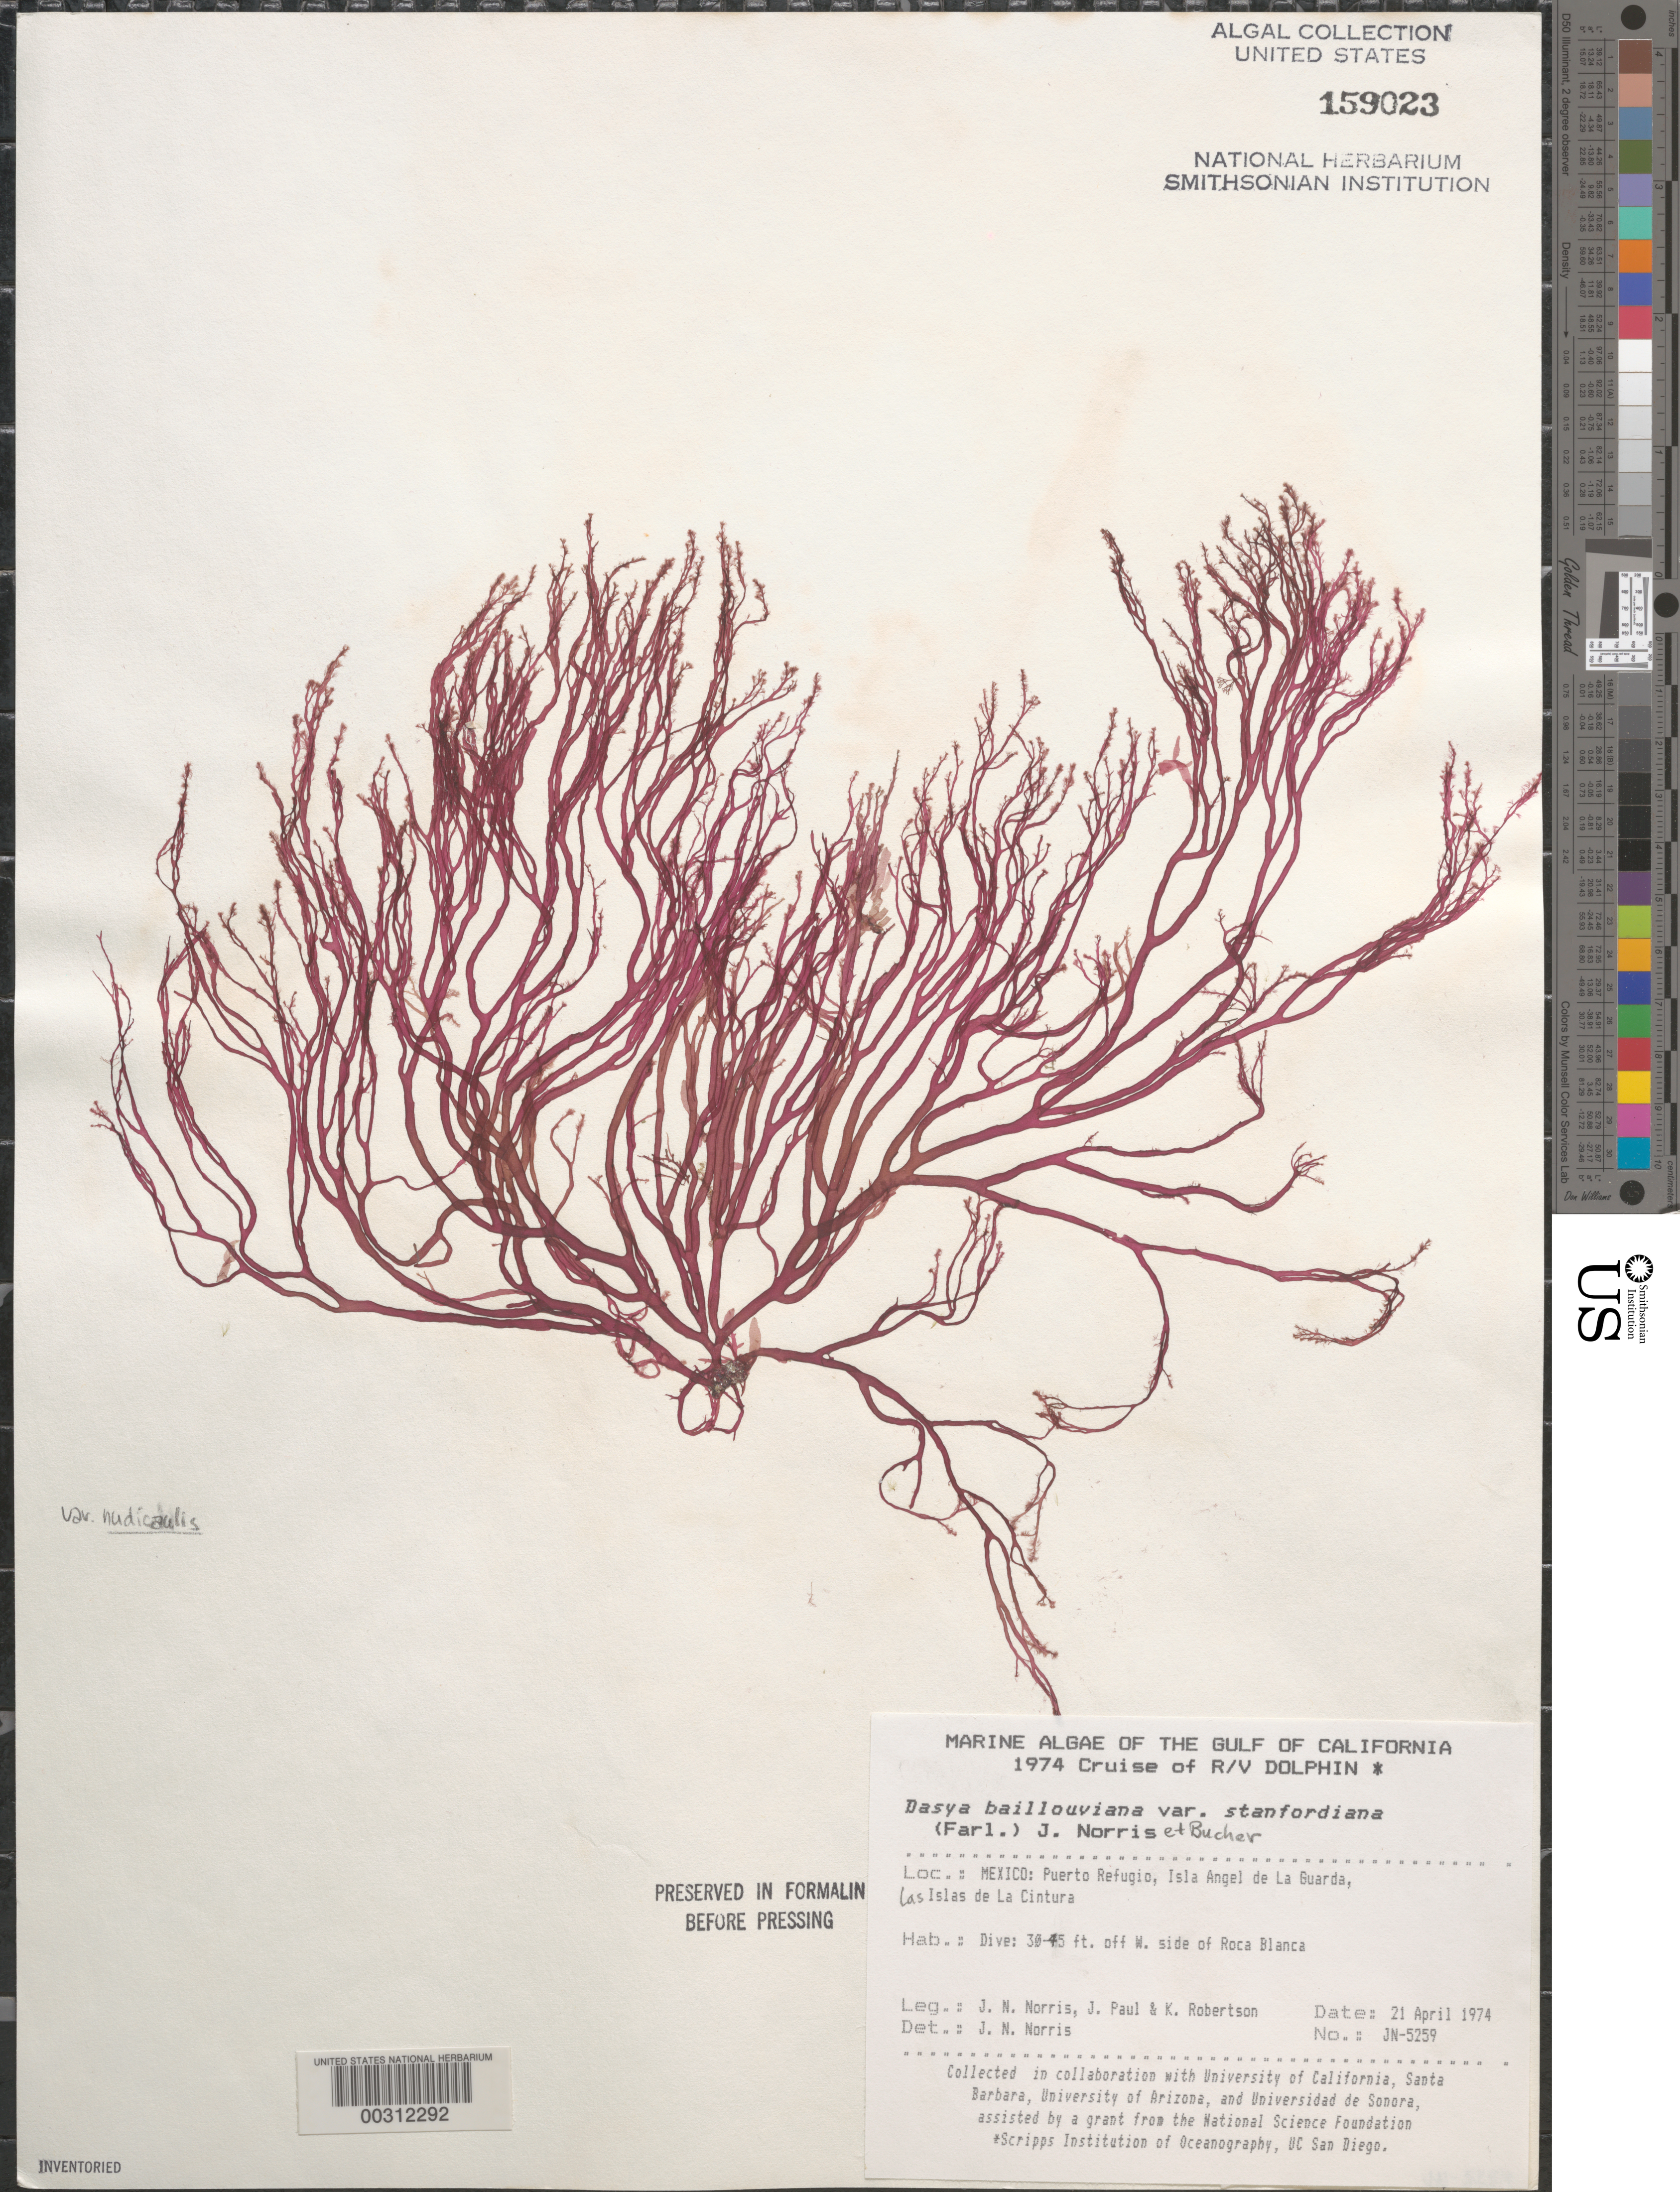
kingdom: Plantae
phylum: Rhodophyta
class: Florideophyceae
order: Ceramiales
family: Dasyaceae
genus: Dasya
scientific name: Dasya pedicellata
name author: (C. Agardh) C. Agardh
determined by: Algae name updating Project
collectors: J. N. Norris, J. Paul & K. Robertson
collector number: JN-5259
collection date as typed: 21 Apr 1974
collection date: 1974-04-21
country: Mexico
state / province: Baja California Norte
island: Isla Angel de la Guarda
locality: Roca Blanca, Puerto Refugio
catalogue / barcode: US 159023